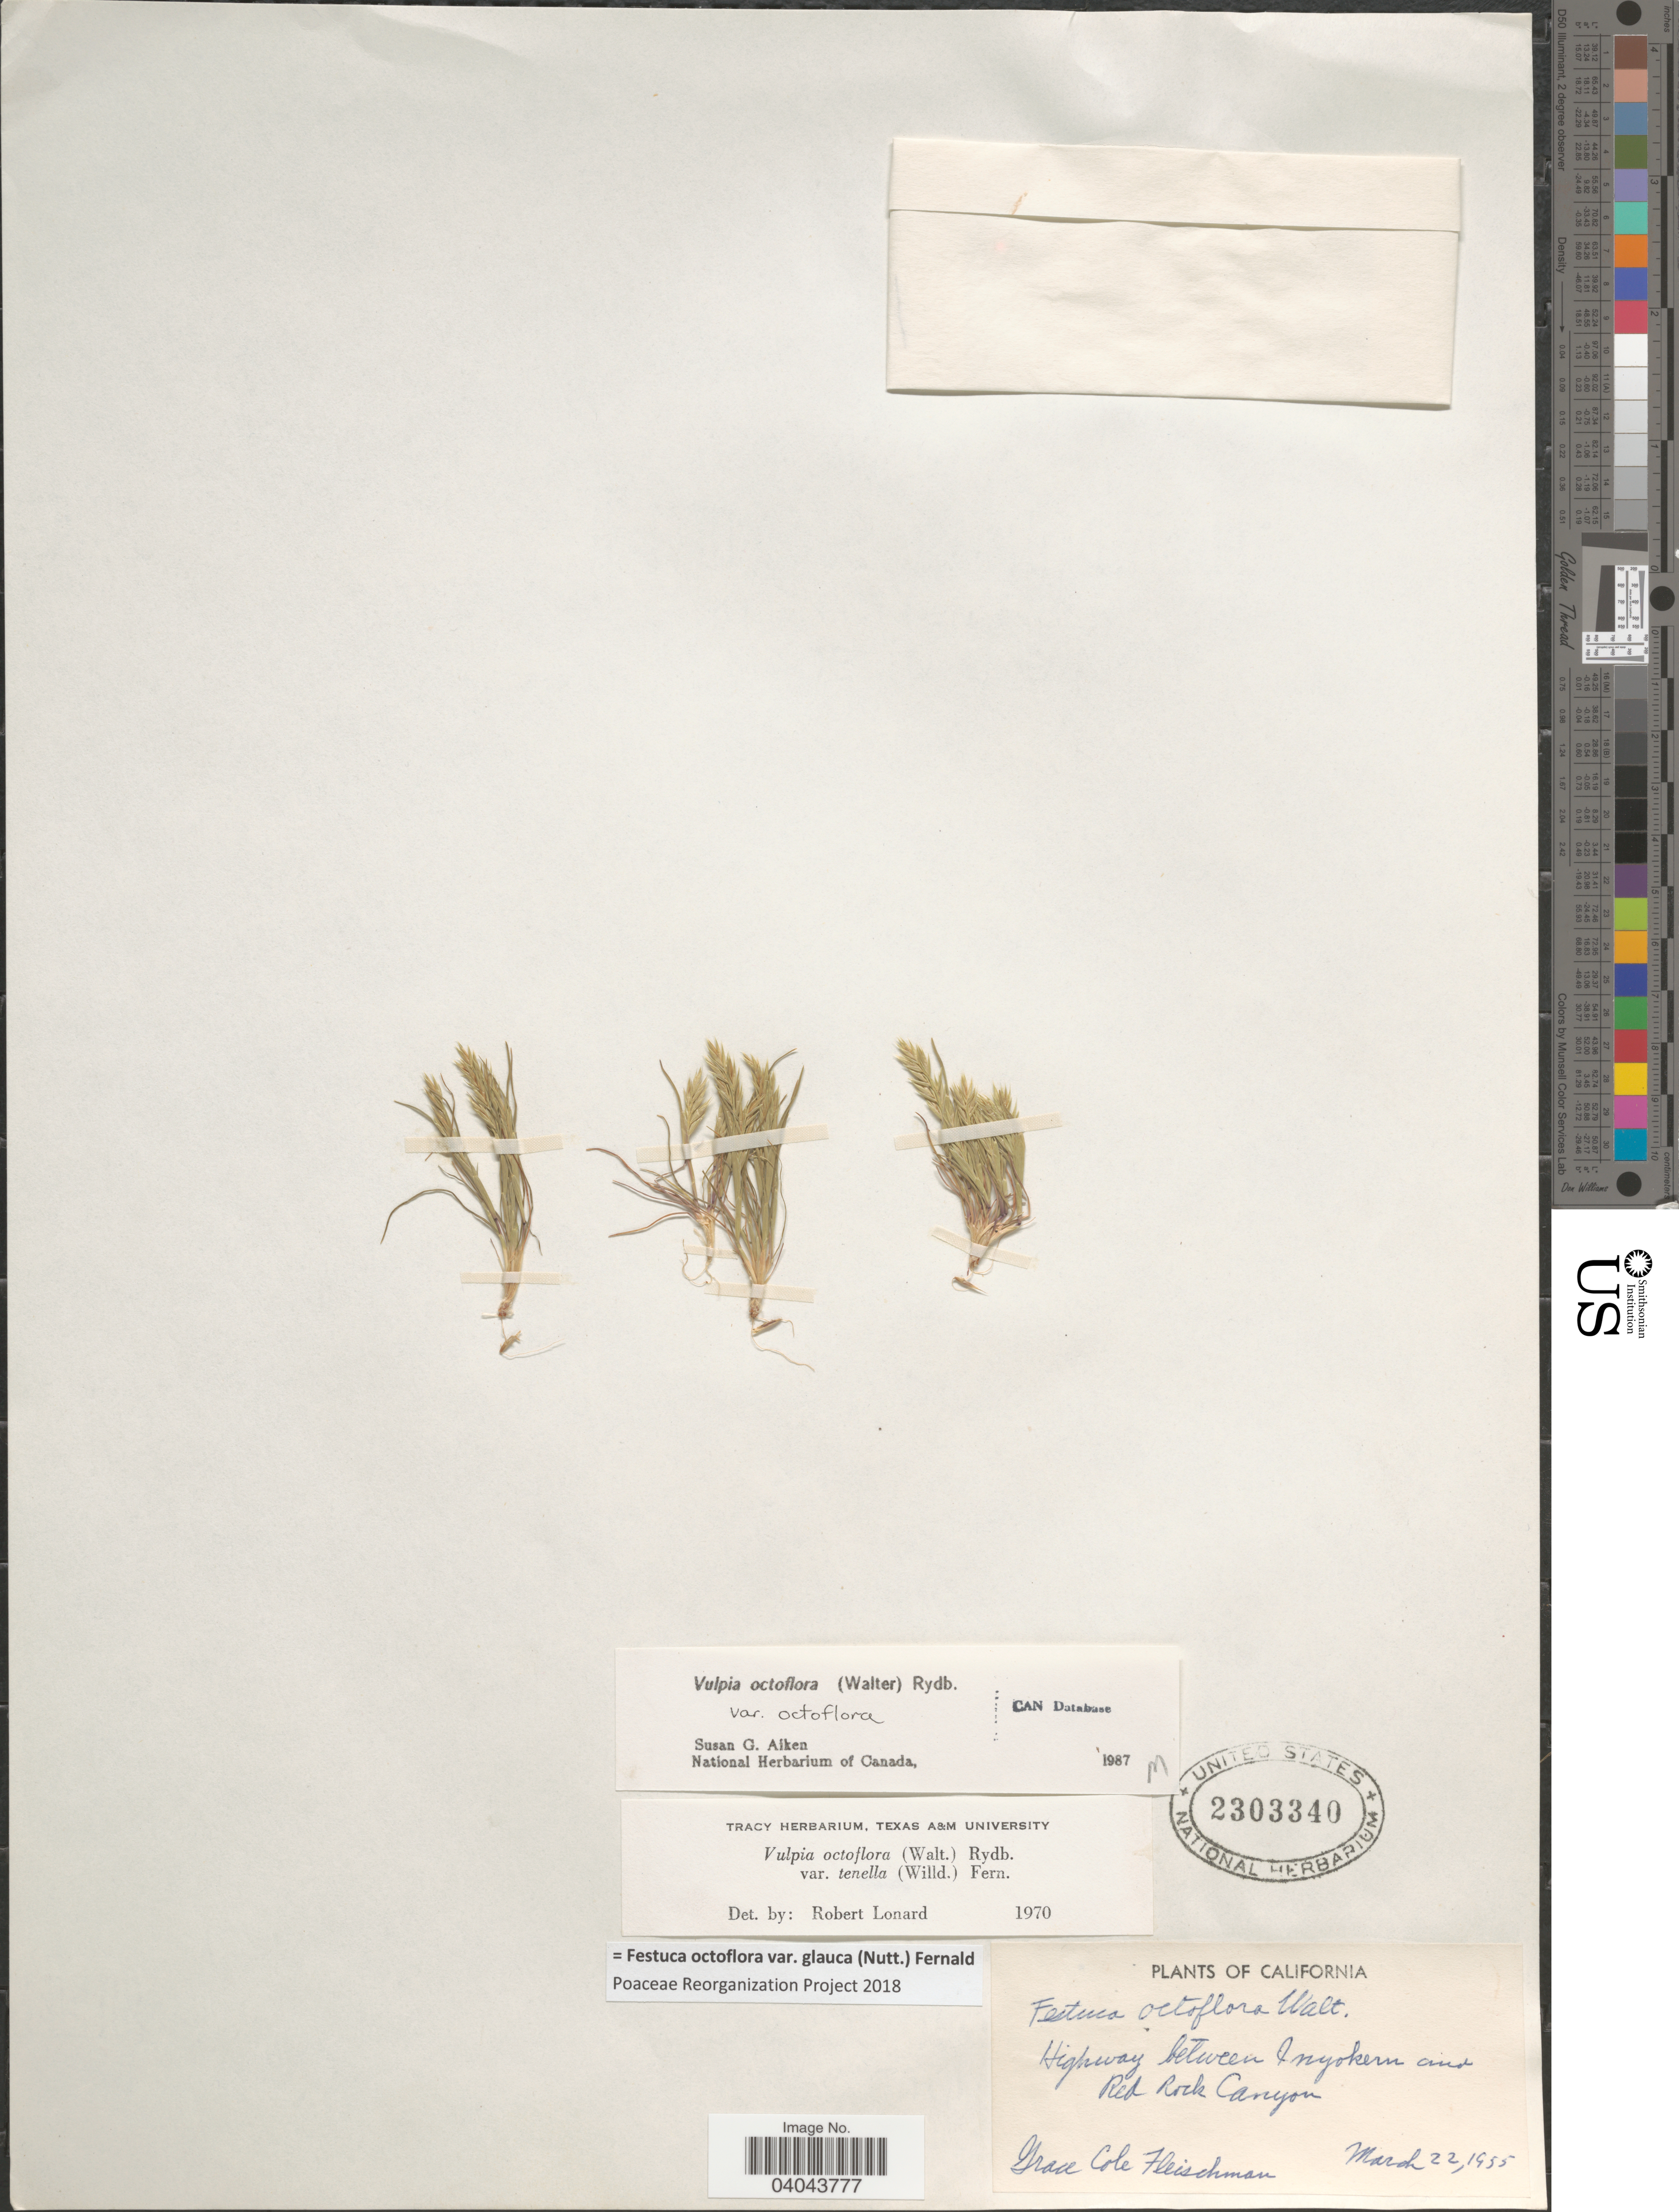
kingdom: Plantae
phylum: Tracheophyta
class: Liliopsida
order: Poales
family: Poaceae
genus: Festuca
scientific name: Festuca octoflora var. glauca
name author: (Nutt.) Fernald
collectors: G. Fleischman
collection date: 1955-03-22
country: United States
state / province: California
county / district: Kern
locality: Highway between Inyokern and Red Rock Canyon.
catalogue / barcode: US 2303340